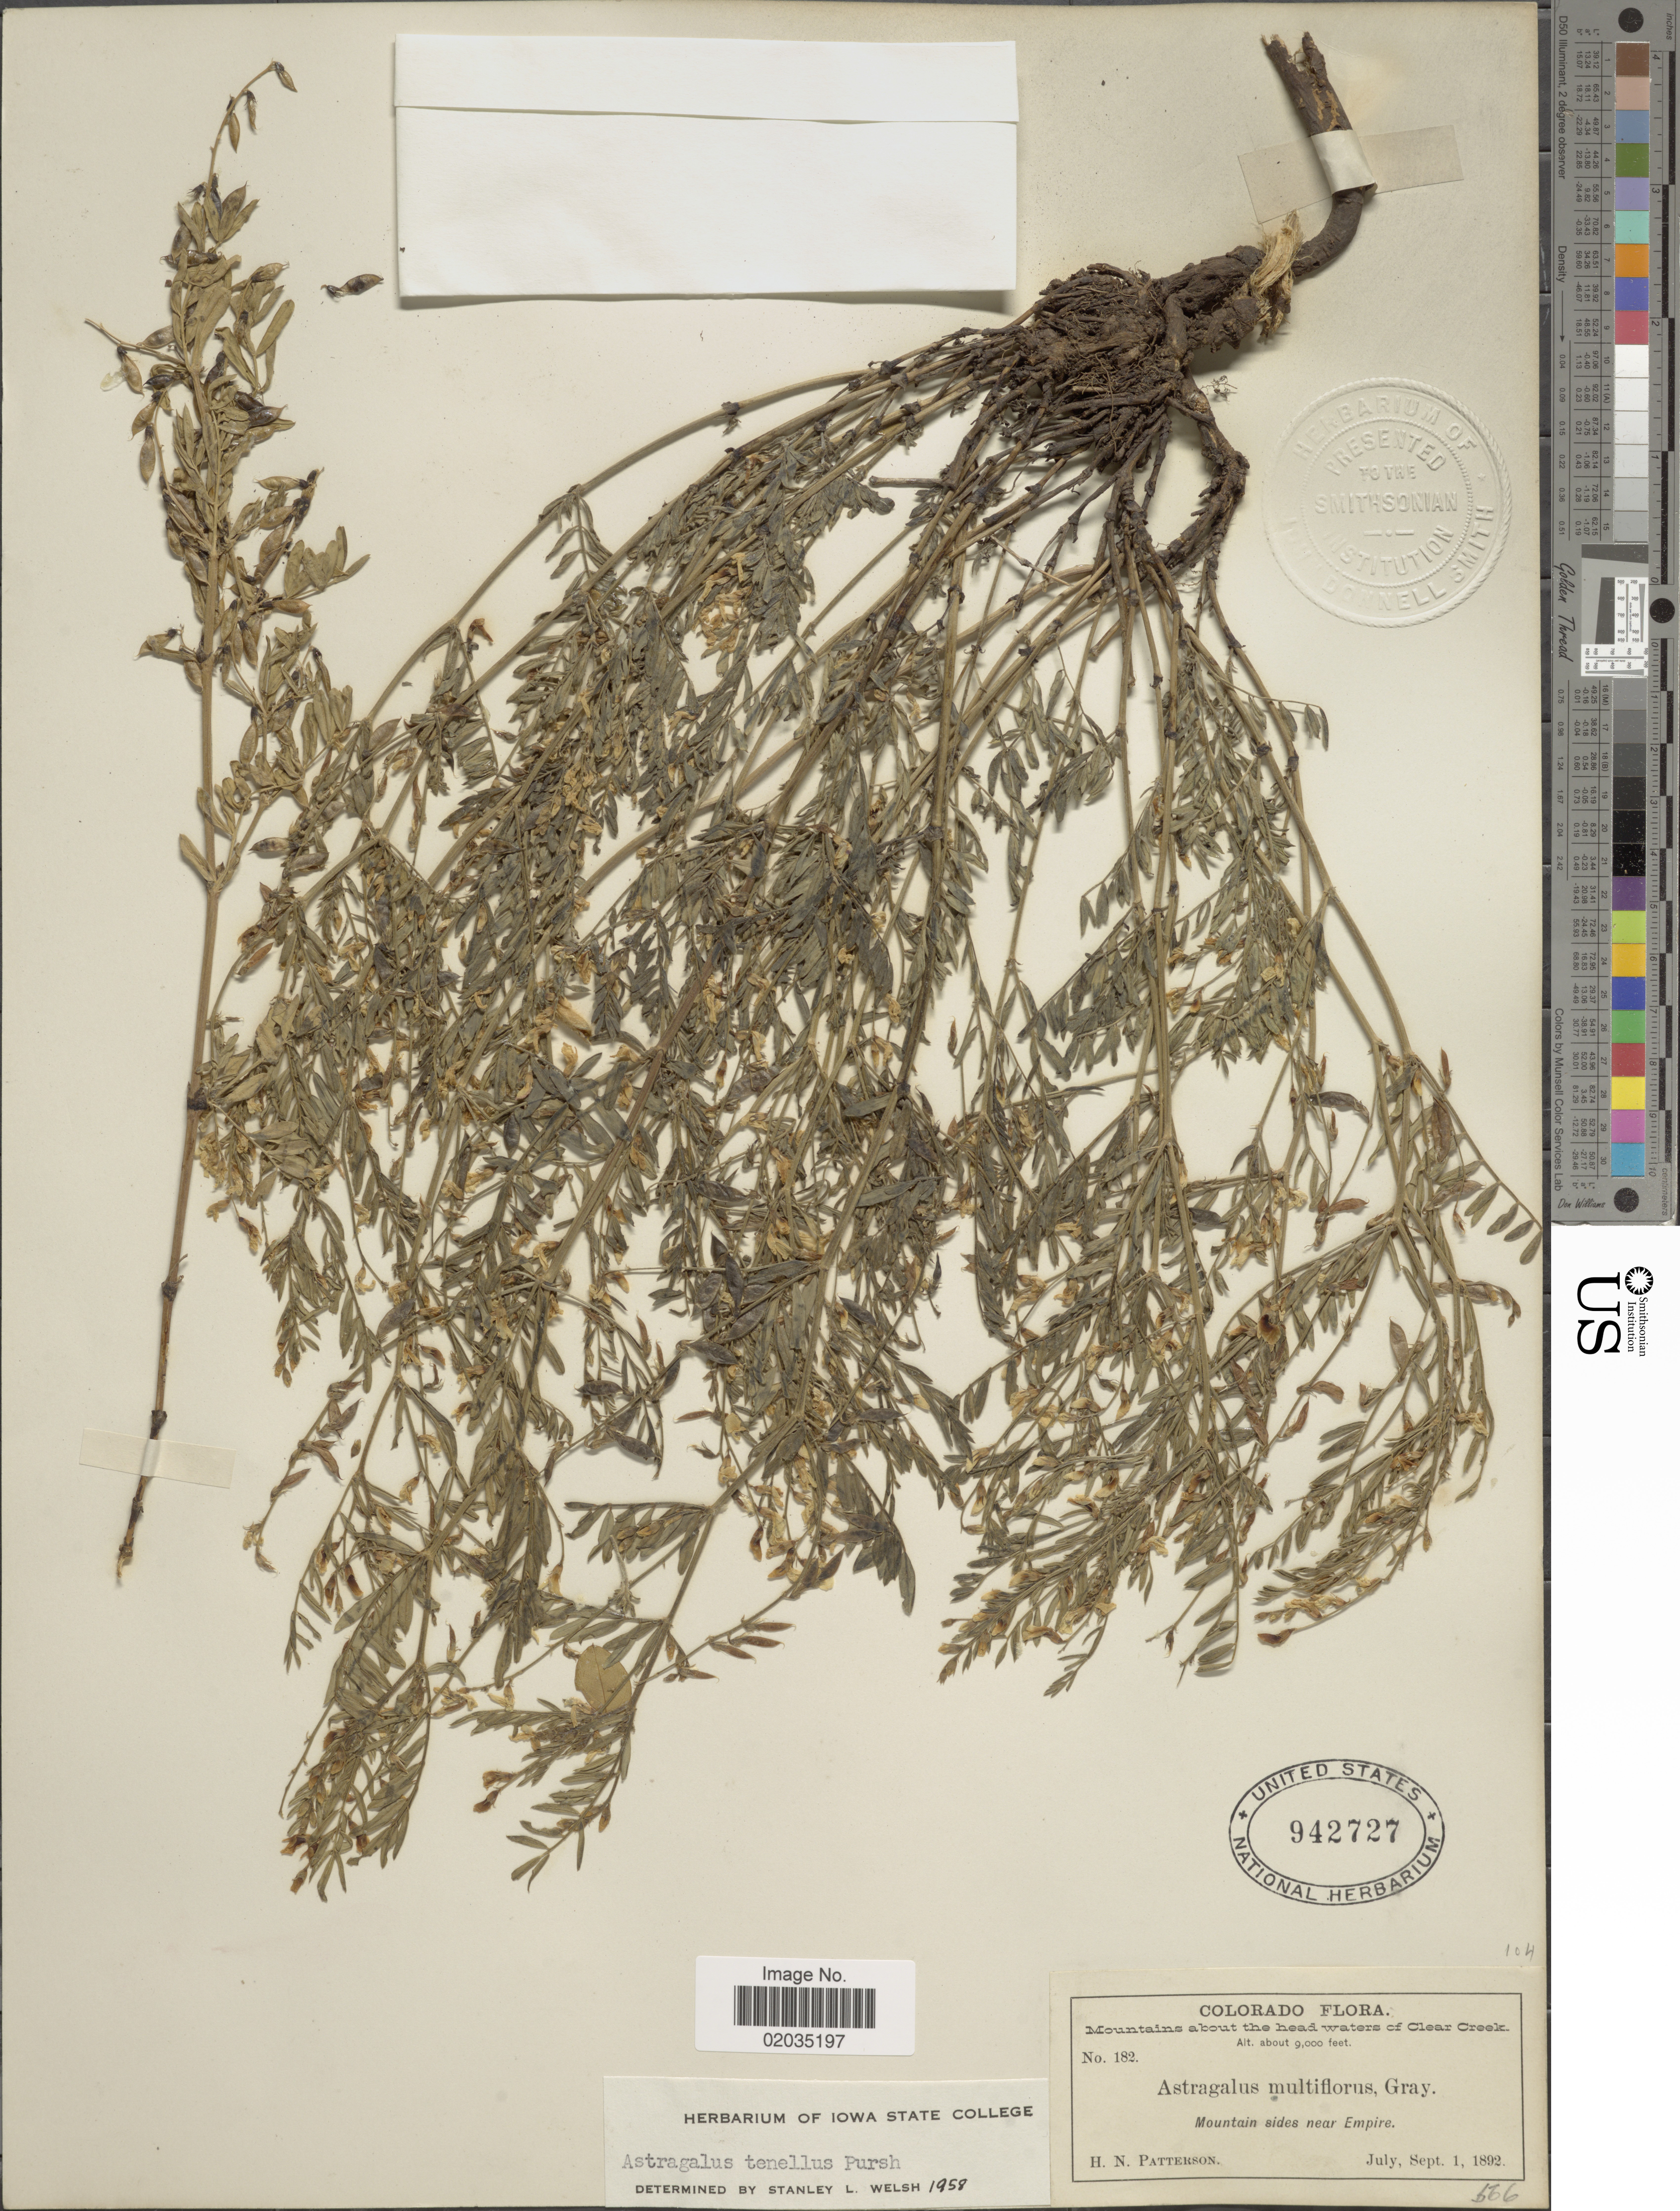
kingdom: Plantae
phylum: Tracheophyta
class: Magnoliopsida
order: Fabales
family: Fabaceae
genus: Astragalus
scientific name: Astragalus tenellus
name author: Pursh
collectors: H. N. Patterson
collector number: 182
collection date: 1892-07/1892-09-01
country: United States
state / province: Colorado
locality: Mountains about the head waters of Clear Creek, Mountain side near Empire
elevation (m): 2743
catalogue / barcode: US 942727